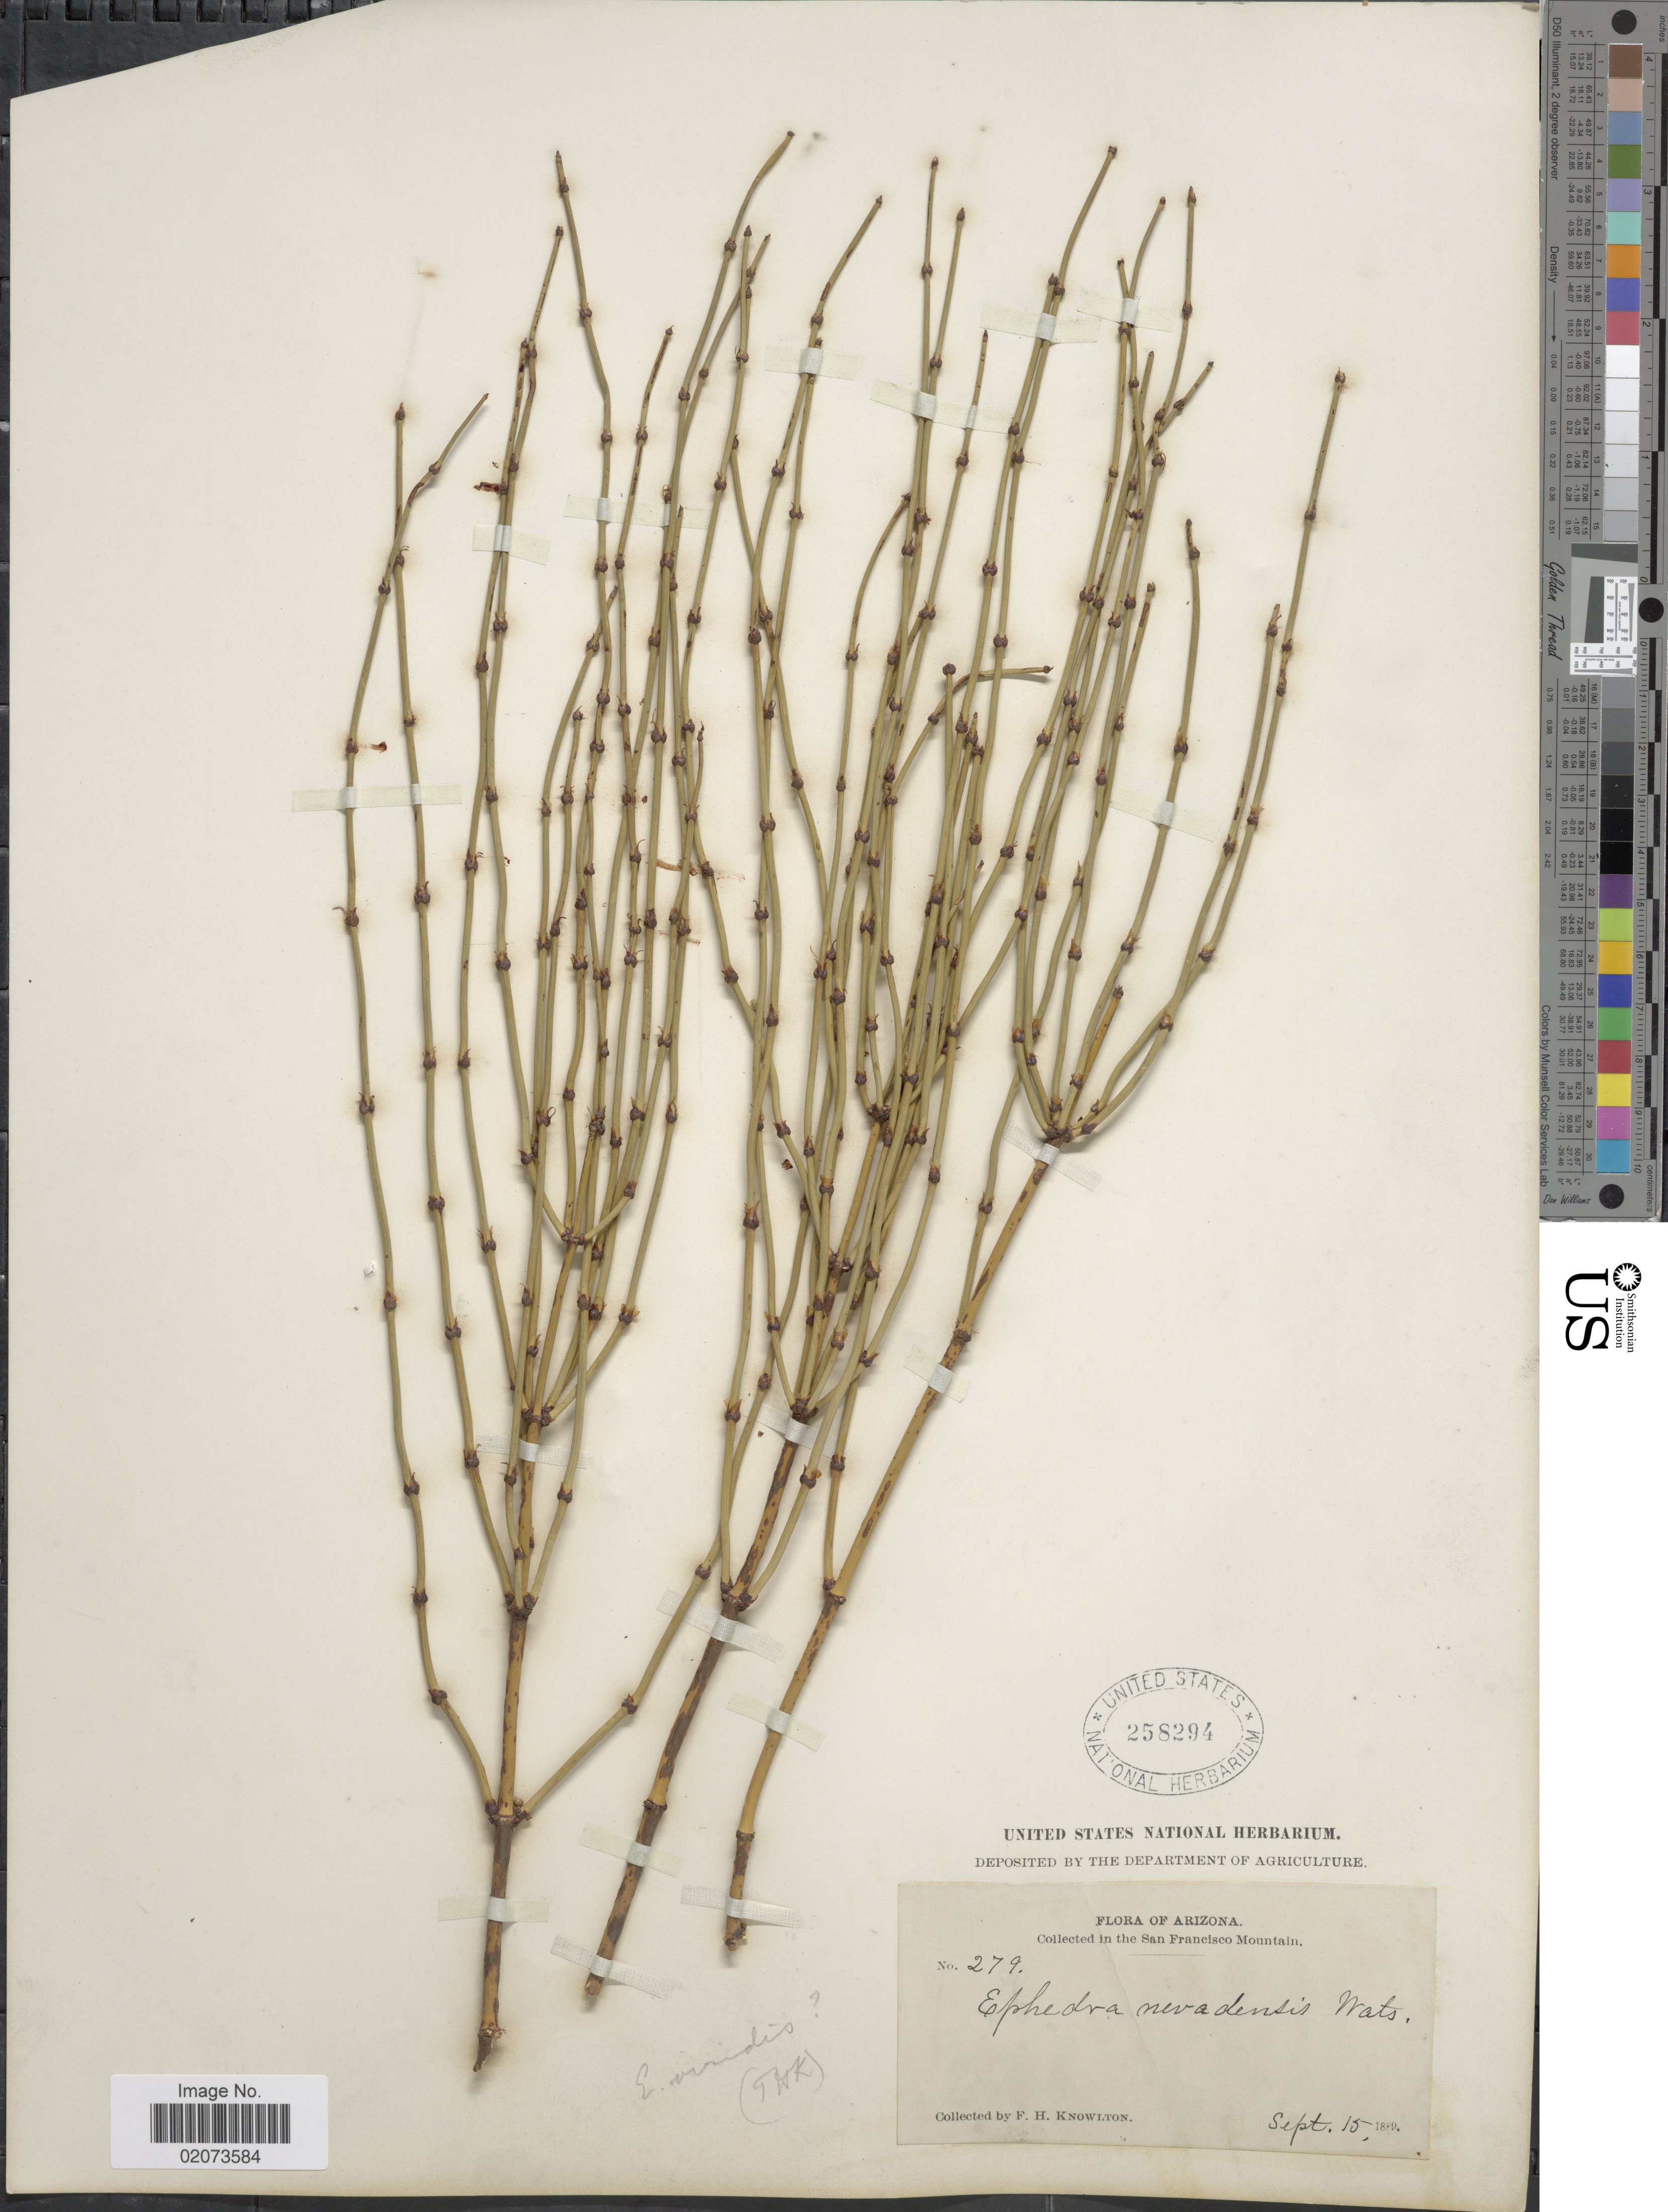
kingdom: Plantae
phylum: Tracheophyta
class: Gnetopsida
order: Ephedrales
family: Ephedraceae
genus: Ephedra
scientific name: Ephedra viridis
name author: Coville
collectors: F. H. Knowlton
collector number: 279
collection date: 1889-09-15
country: United States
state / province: Arizona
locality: San Francisco Mountain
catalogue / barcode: US 258294